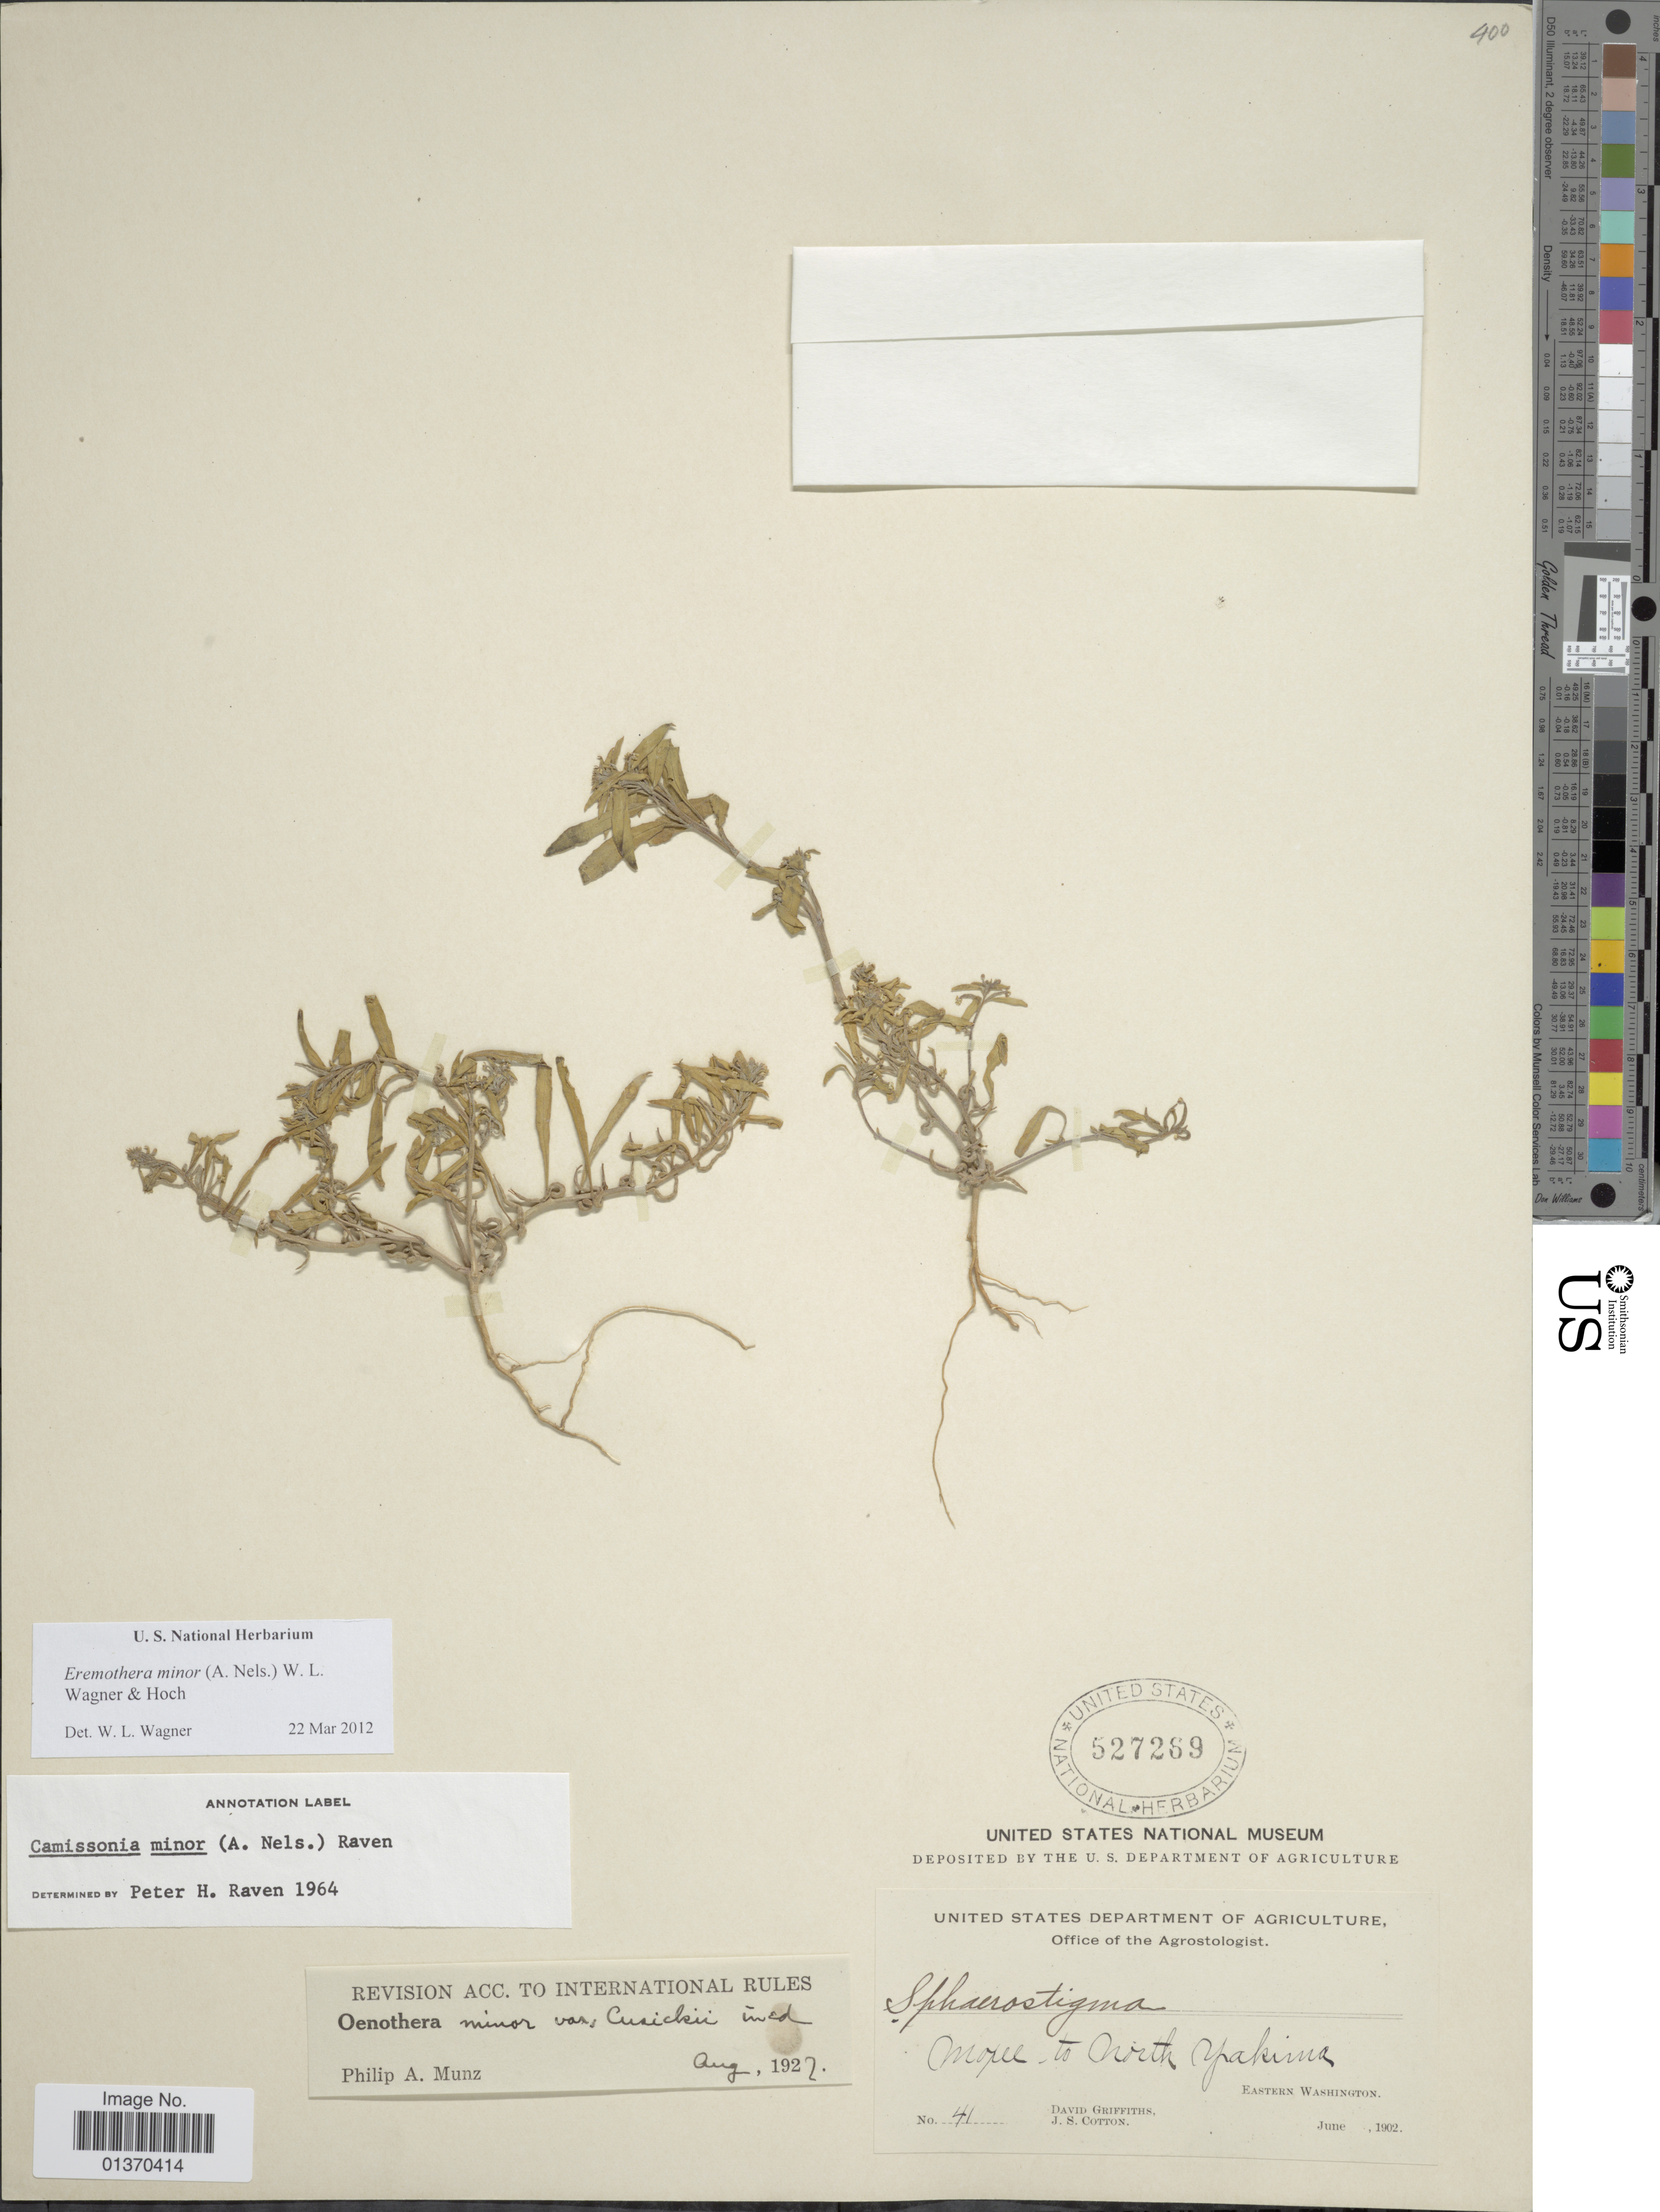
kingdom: Plantae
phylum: Tracheophyta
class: Magnoliopsida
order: Myrtales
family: Onagraceae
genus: Eremothera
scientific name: Eremothera minor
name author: (A. Nelson) W.L. Wagner & Hoch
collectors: D. Griffiths & J. S. Cotton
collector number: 41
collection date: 1902-06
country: United States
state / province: Washington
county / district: Yakima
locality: Moxee to North Yakima, Eastern Washington.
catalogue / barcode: US 527269